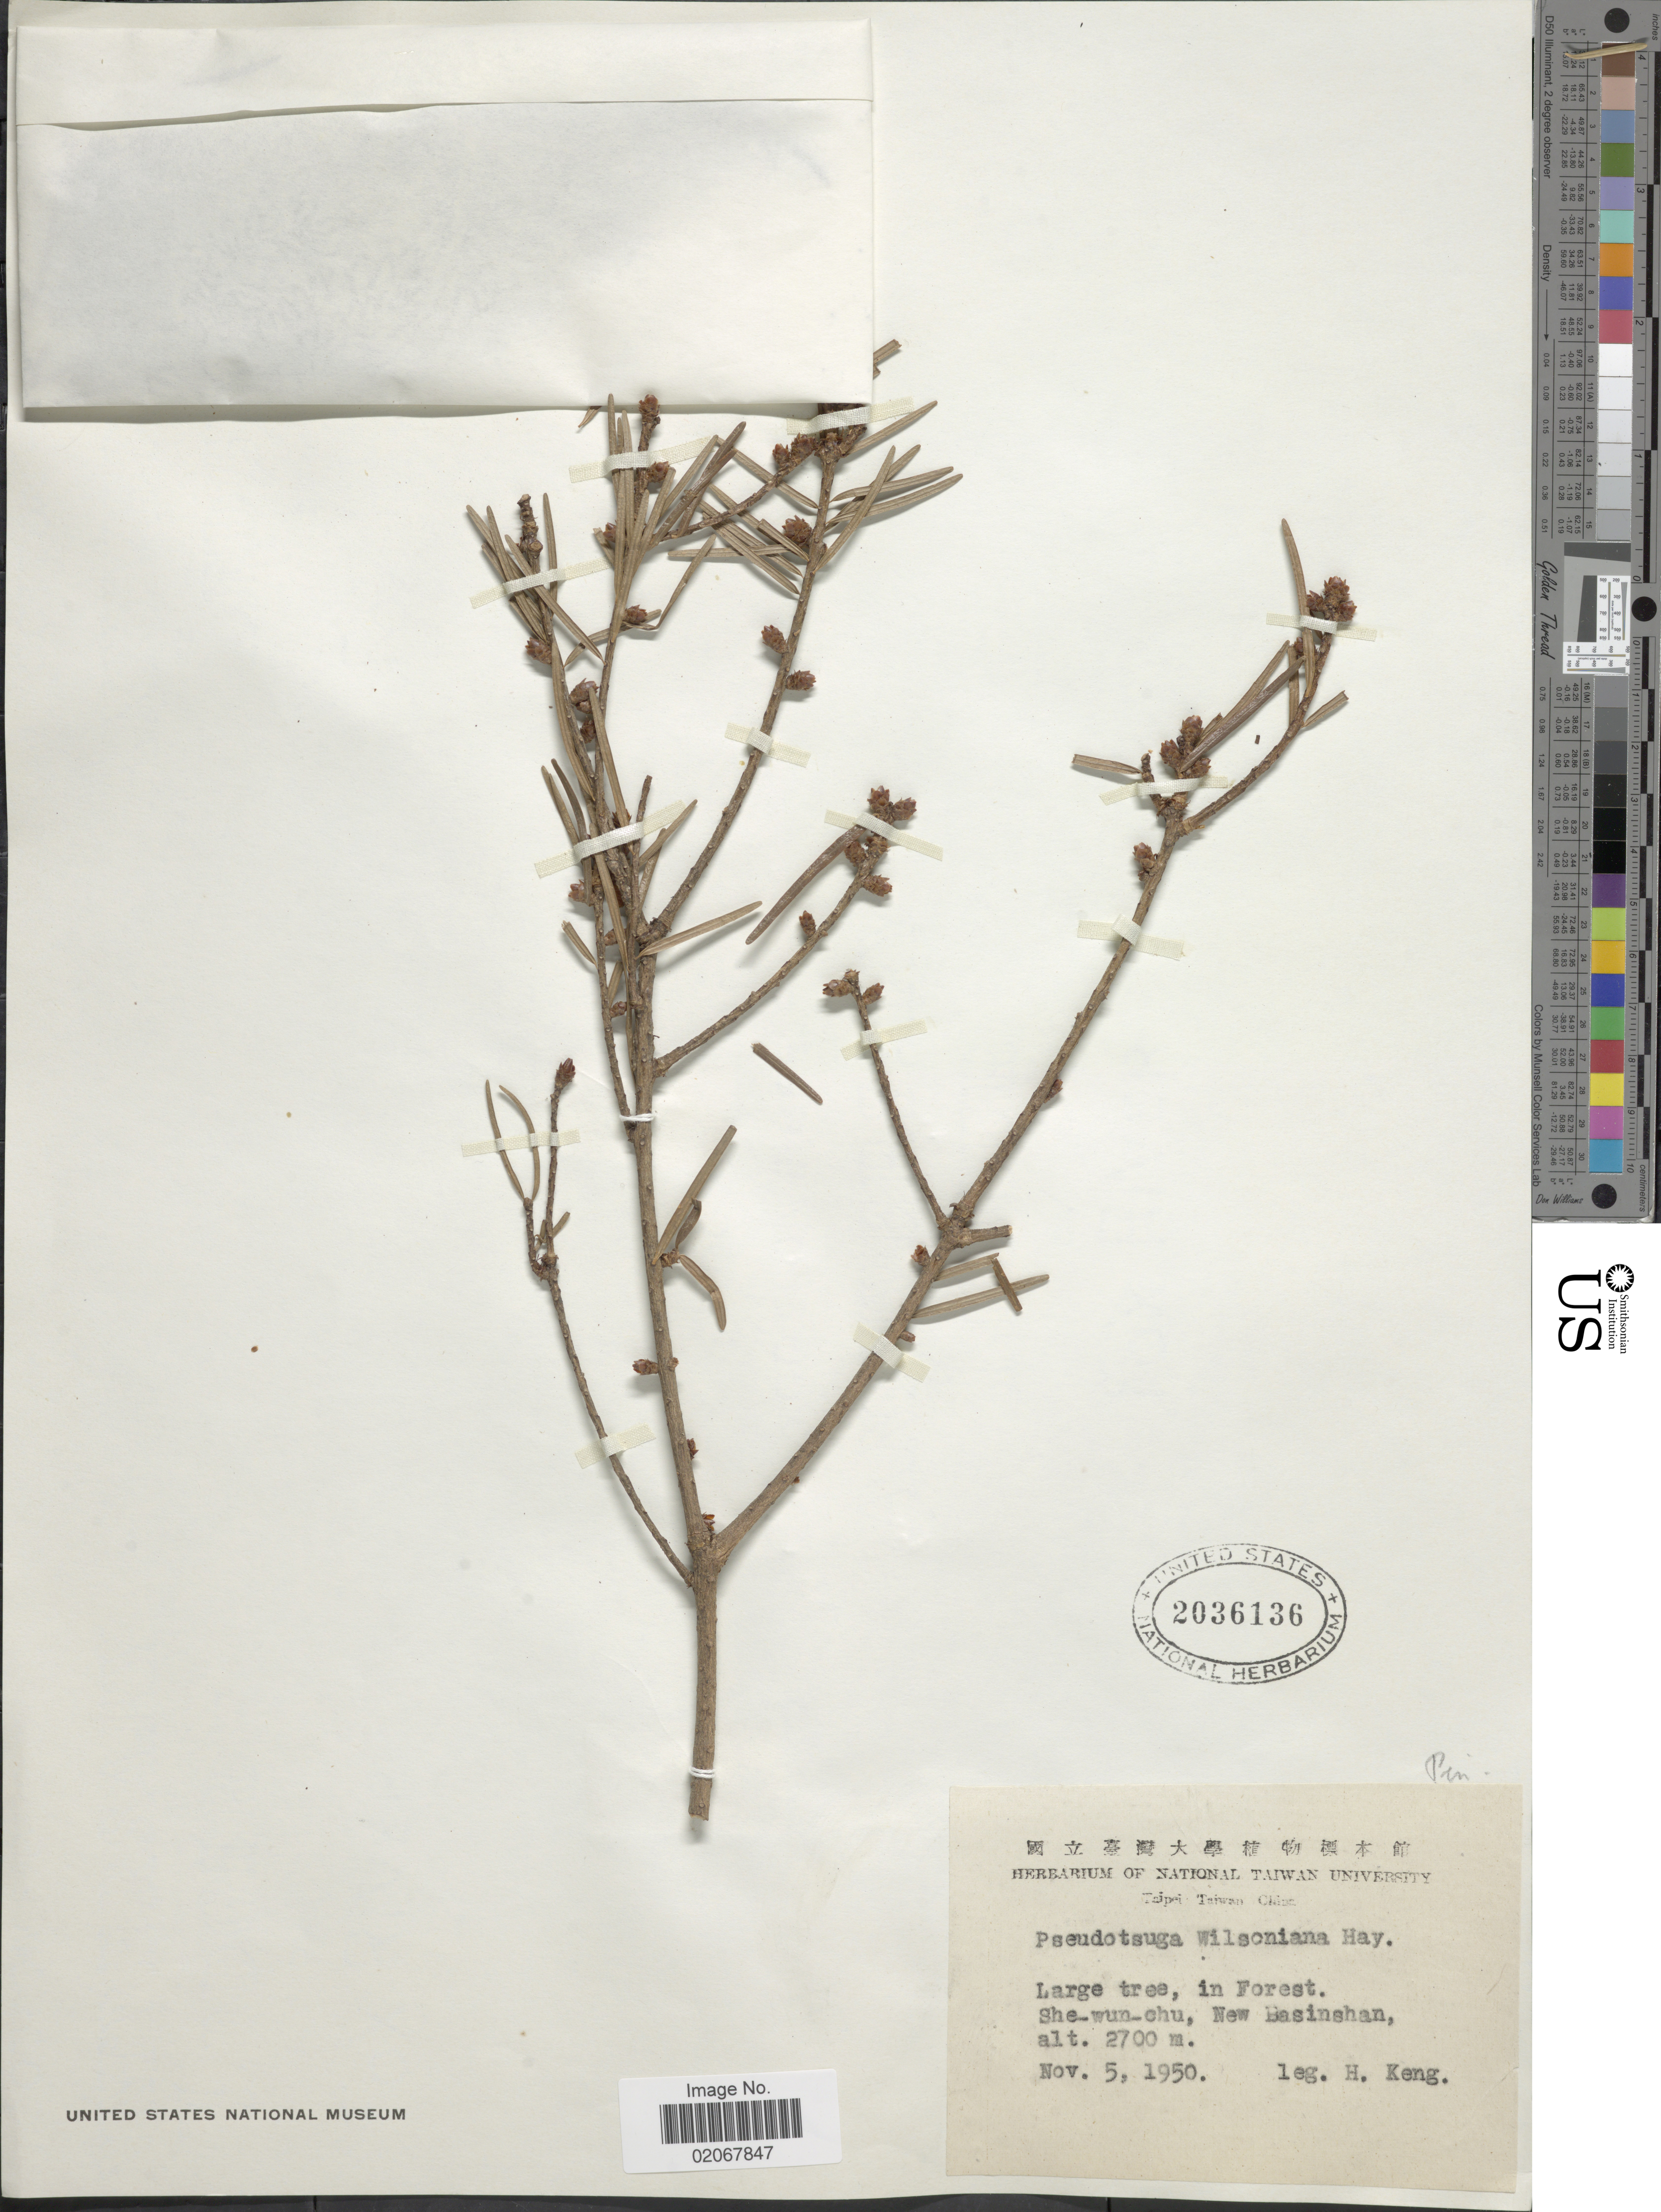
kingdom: Plantae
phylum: Tracheophyta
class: Pinopsida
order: Pinales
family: Pinaceae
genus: Pseudotsuga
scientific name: Pseudotsuga wilsoniana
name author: Hayata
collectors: H. Keng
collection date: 1950-11-05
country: Taiwan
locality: She-wun-chu, New Basinshan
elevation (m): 2700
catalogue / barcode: US 2036136